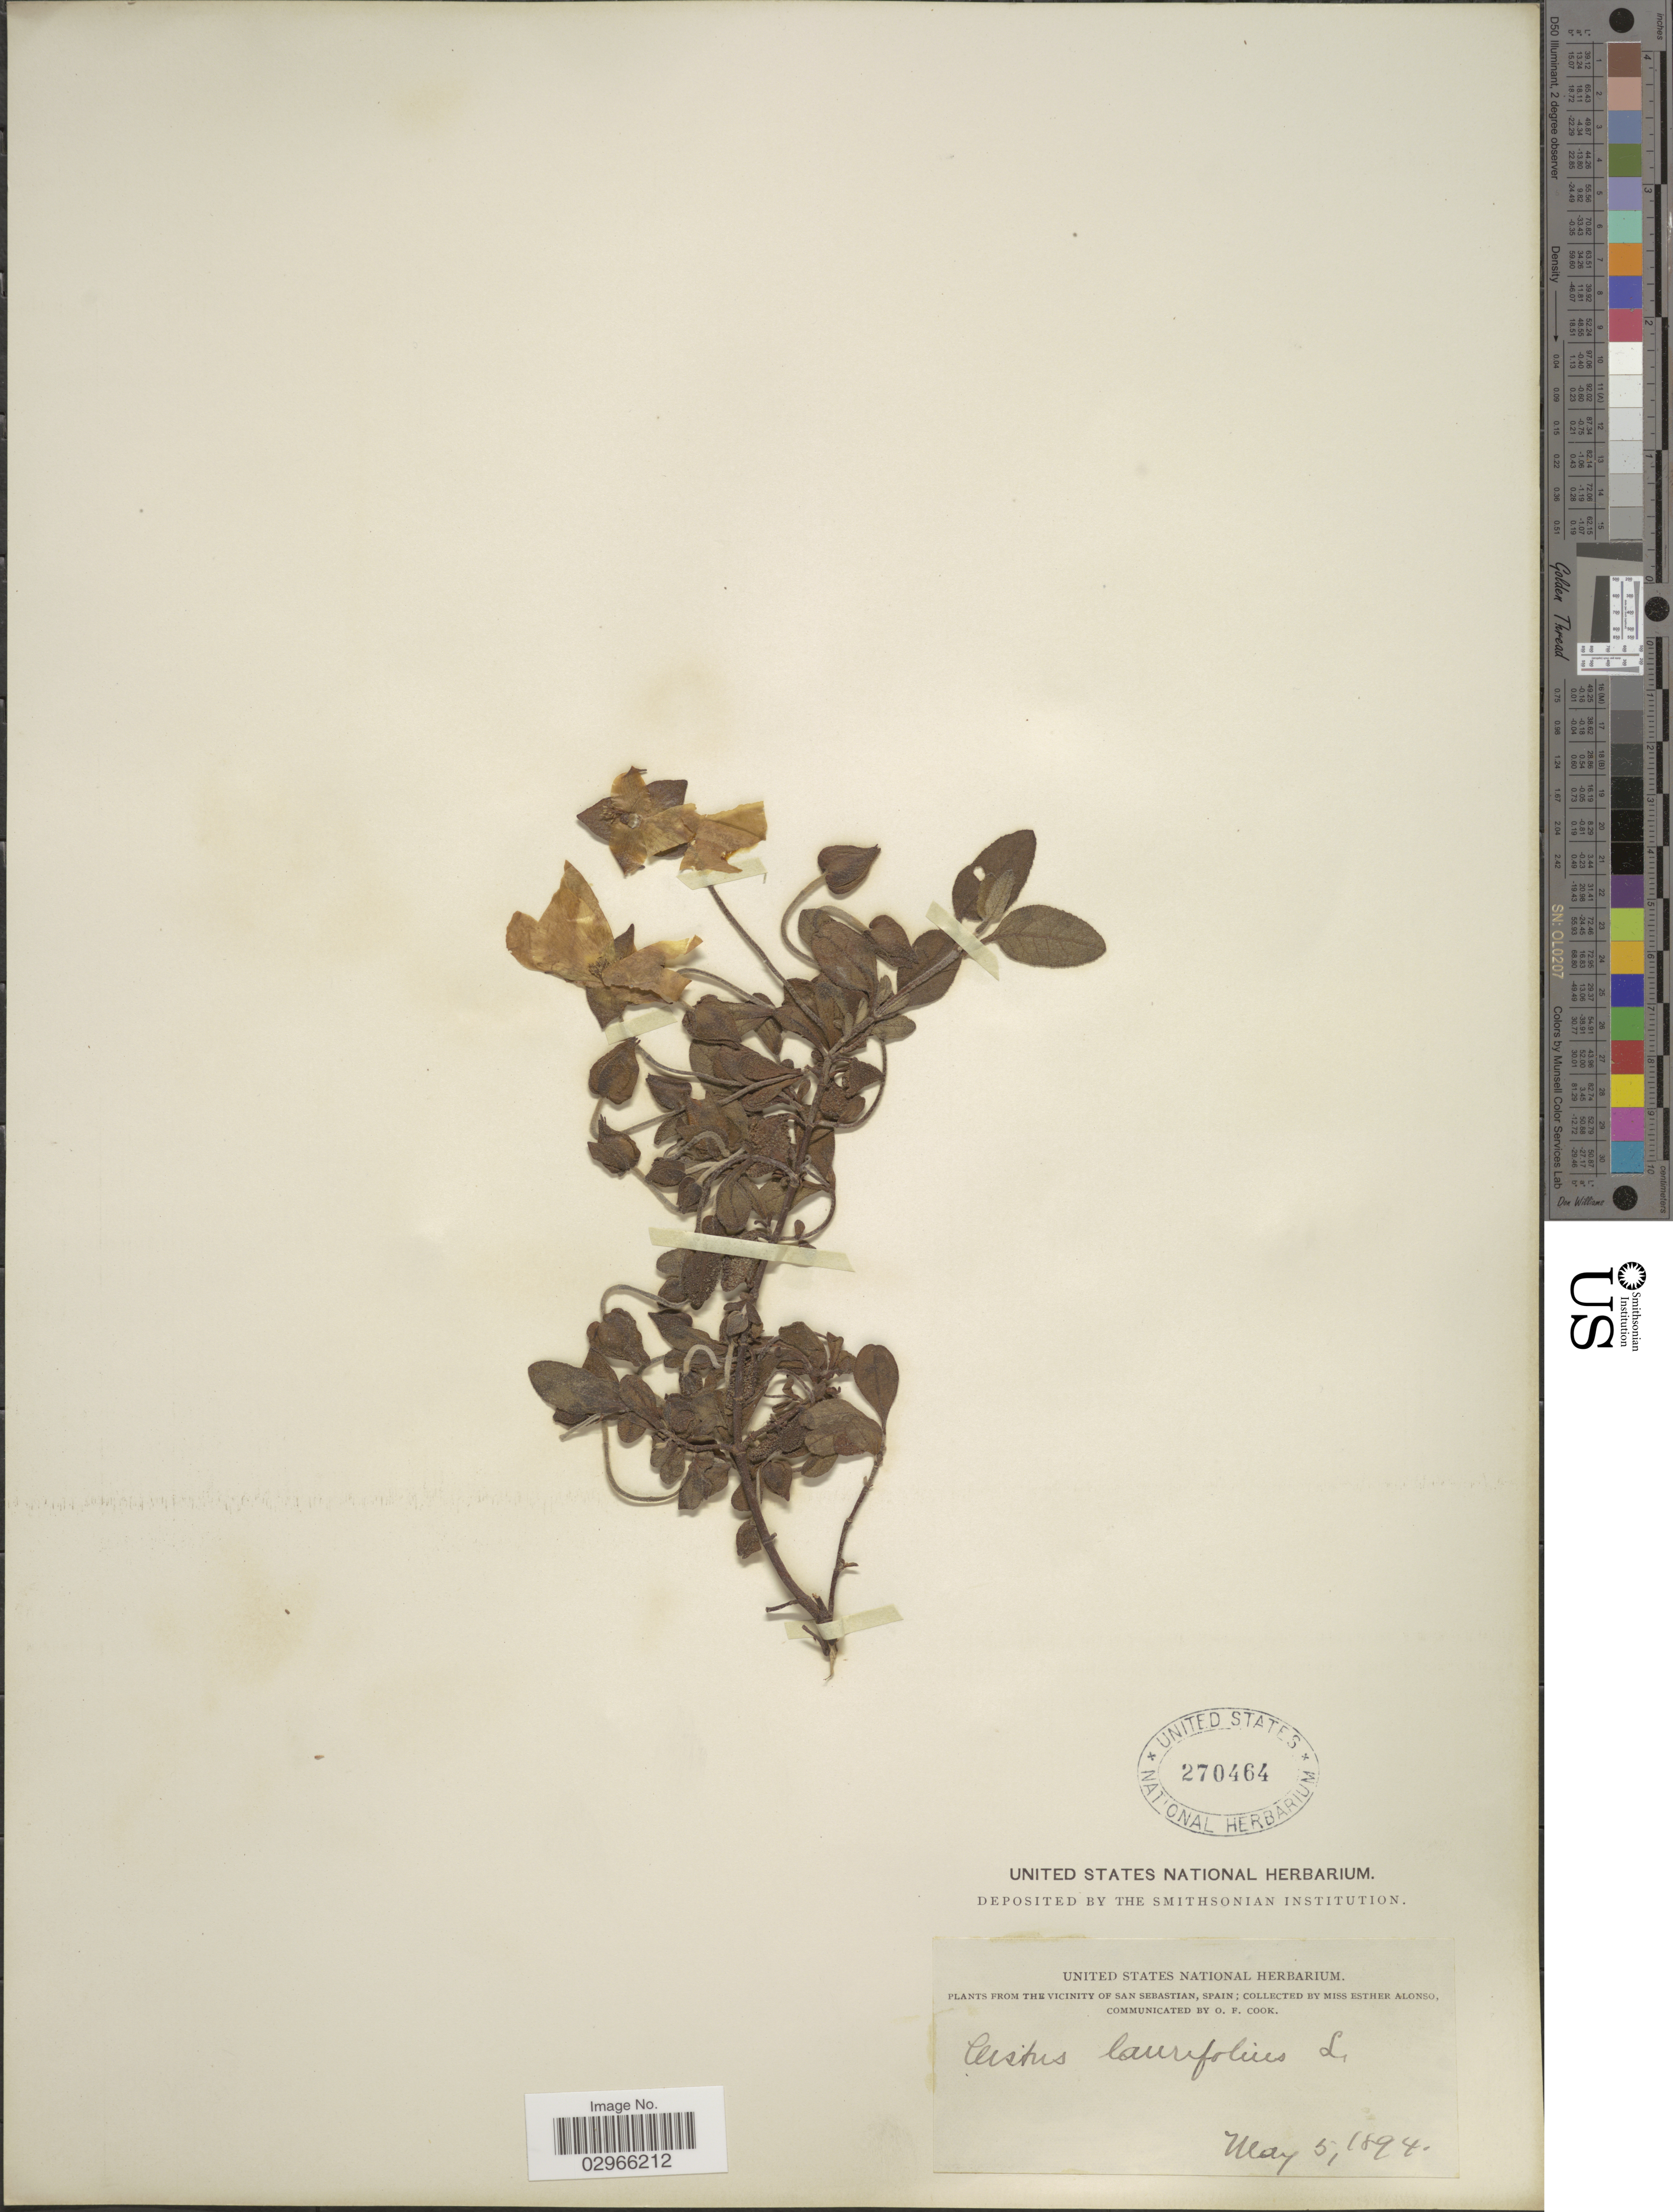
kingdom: Plantae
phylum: Tracheophyta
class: Magnoliopsida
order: Malvales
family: Cistaceae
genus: Cistus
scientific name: Cistus laurifolius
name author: L.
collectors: E. Alonso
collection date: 1894-05-05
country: Spain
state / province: Erkidegoa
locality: The Vicinity of San Sebastian.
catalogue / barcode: US 270464